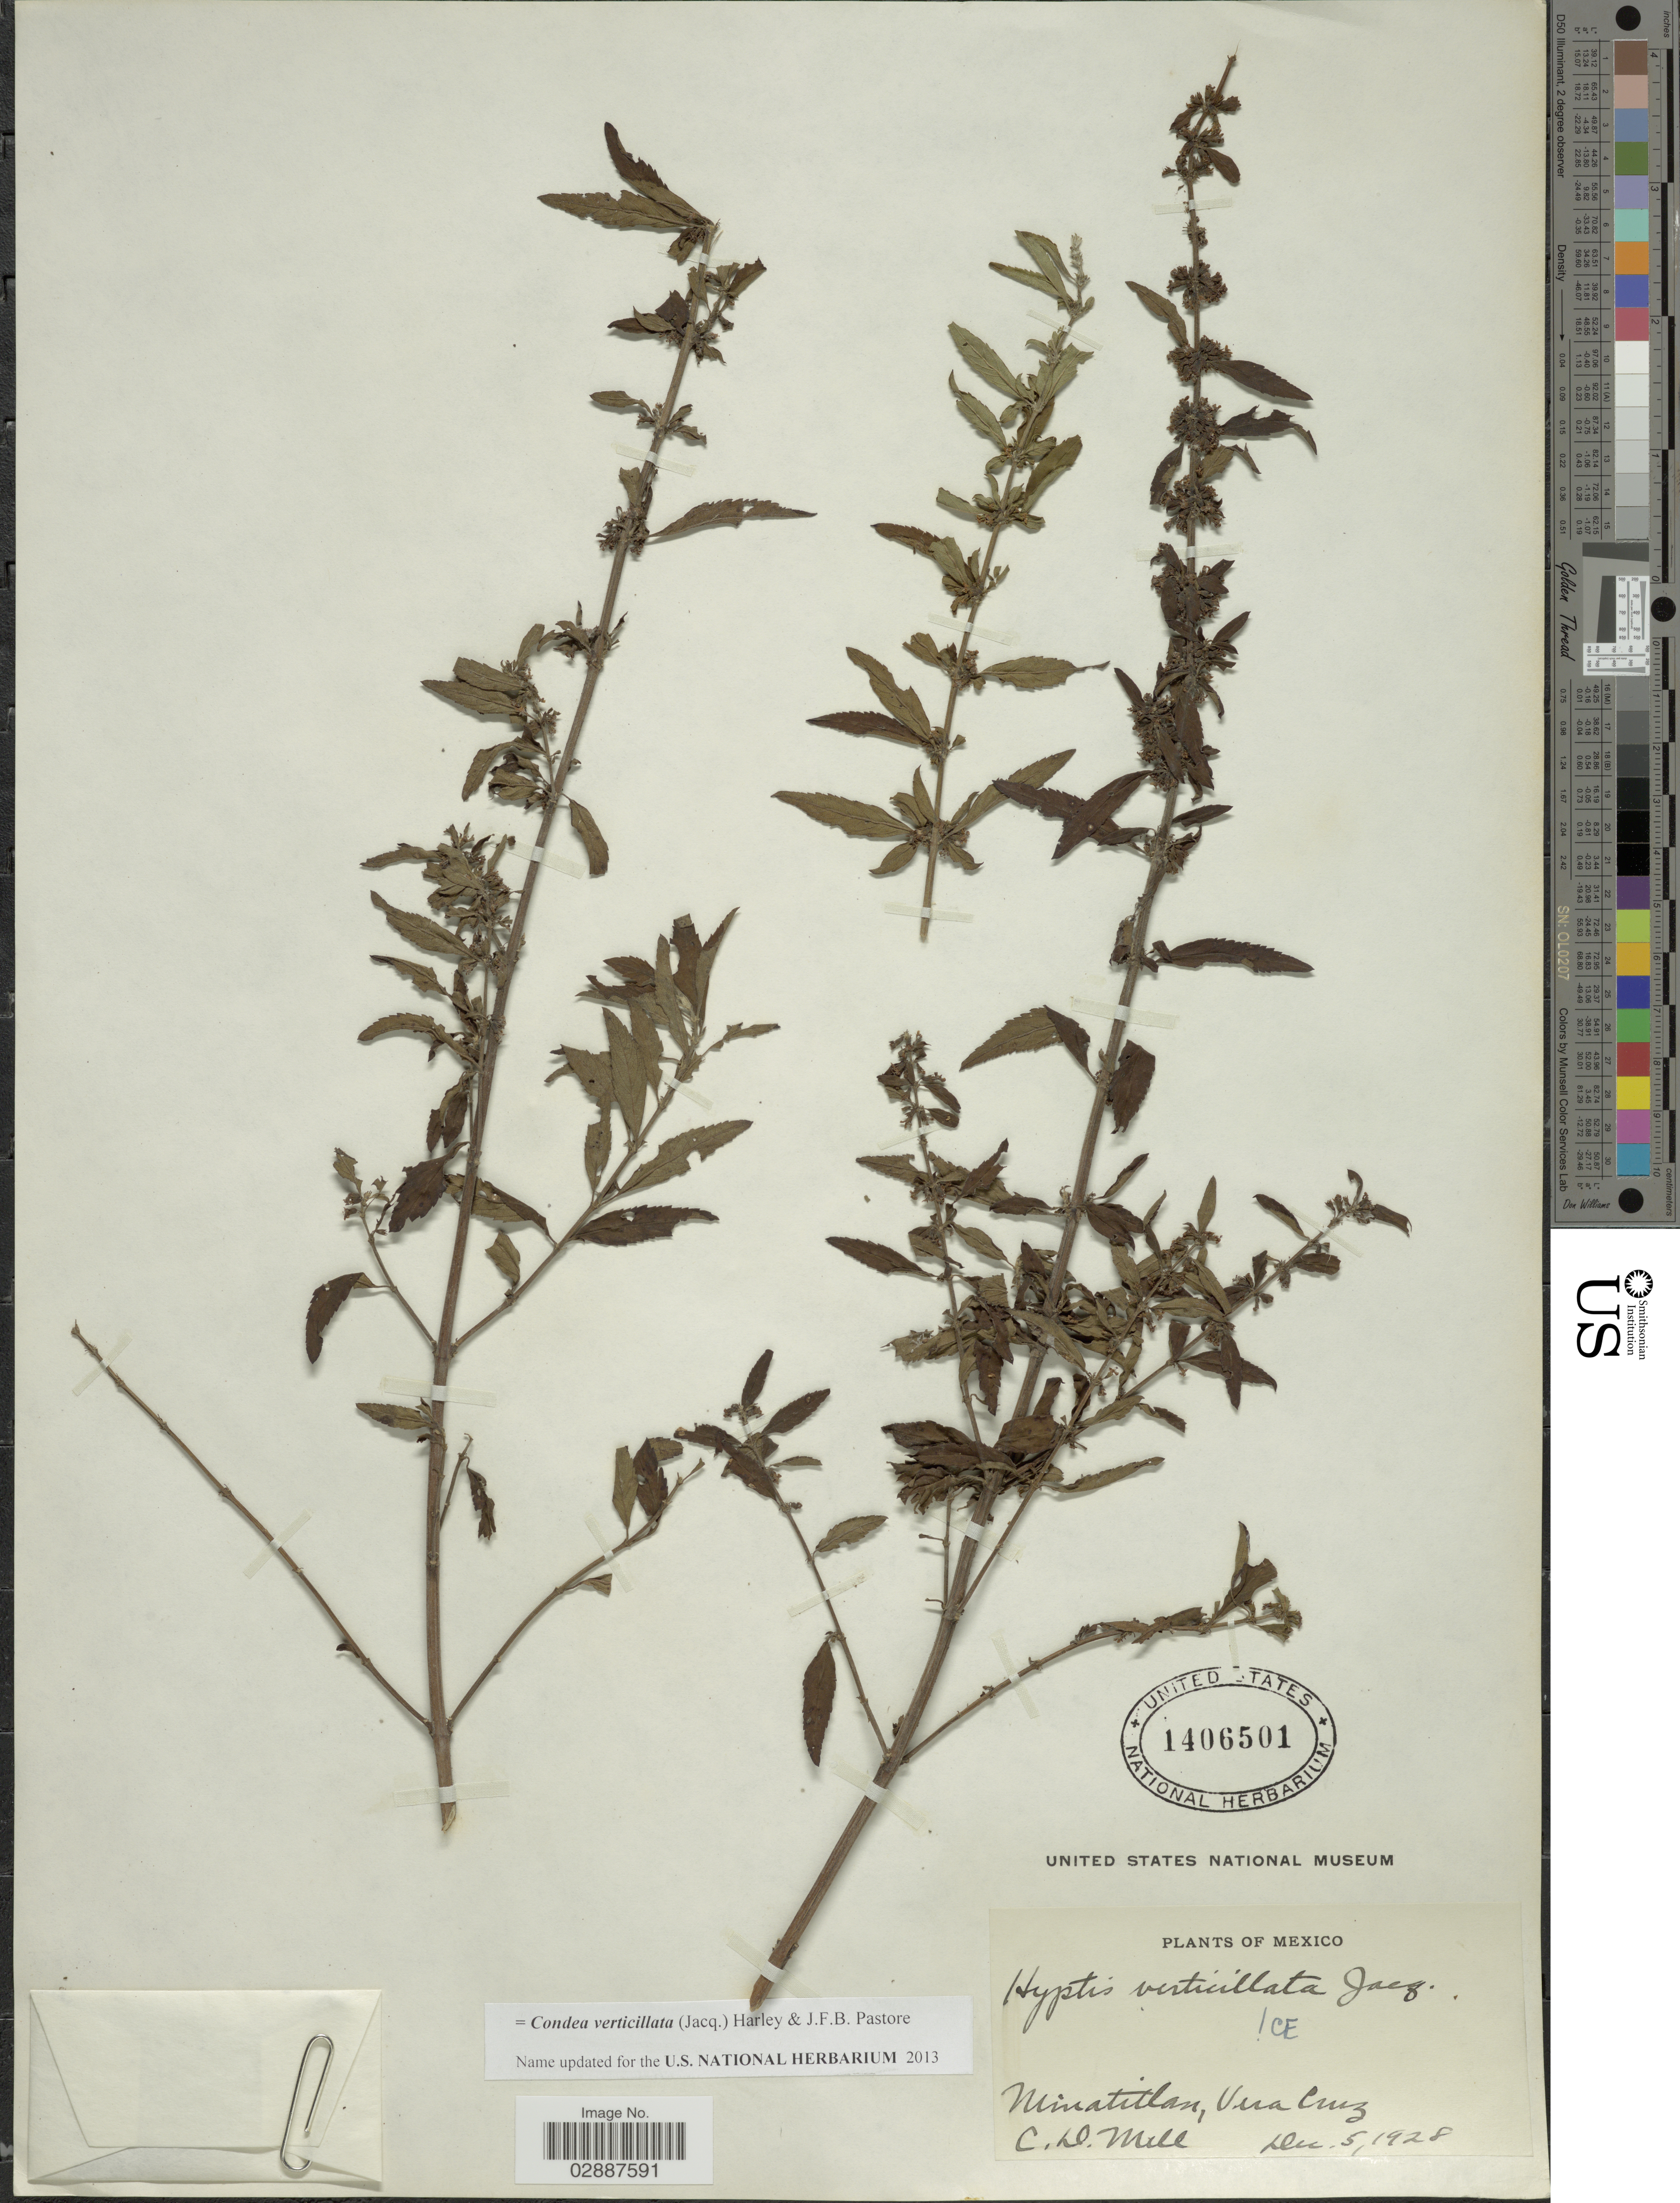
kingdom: Plantae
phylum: Tracheophyta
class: Magnoliopsida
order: Lamiales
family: Lamiaceae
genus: Condea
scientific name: Condea verticillata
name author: (Jacq.) Harley & J.F.B. Pastore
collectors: C. D. Mill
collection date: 1928-12-05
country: Mexico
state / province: Veracruz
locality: Minatitlan, Vera Cruz.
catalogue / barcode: US 1406501